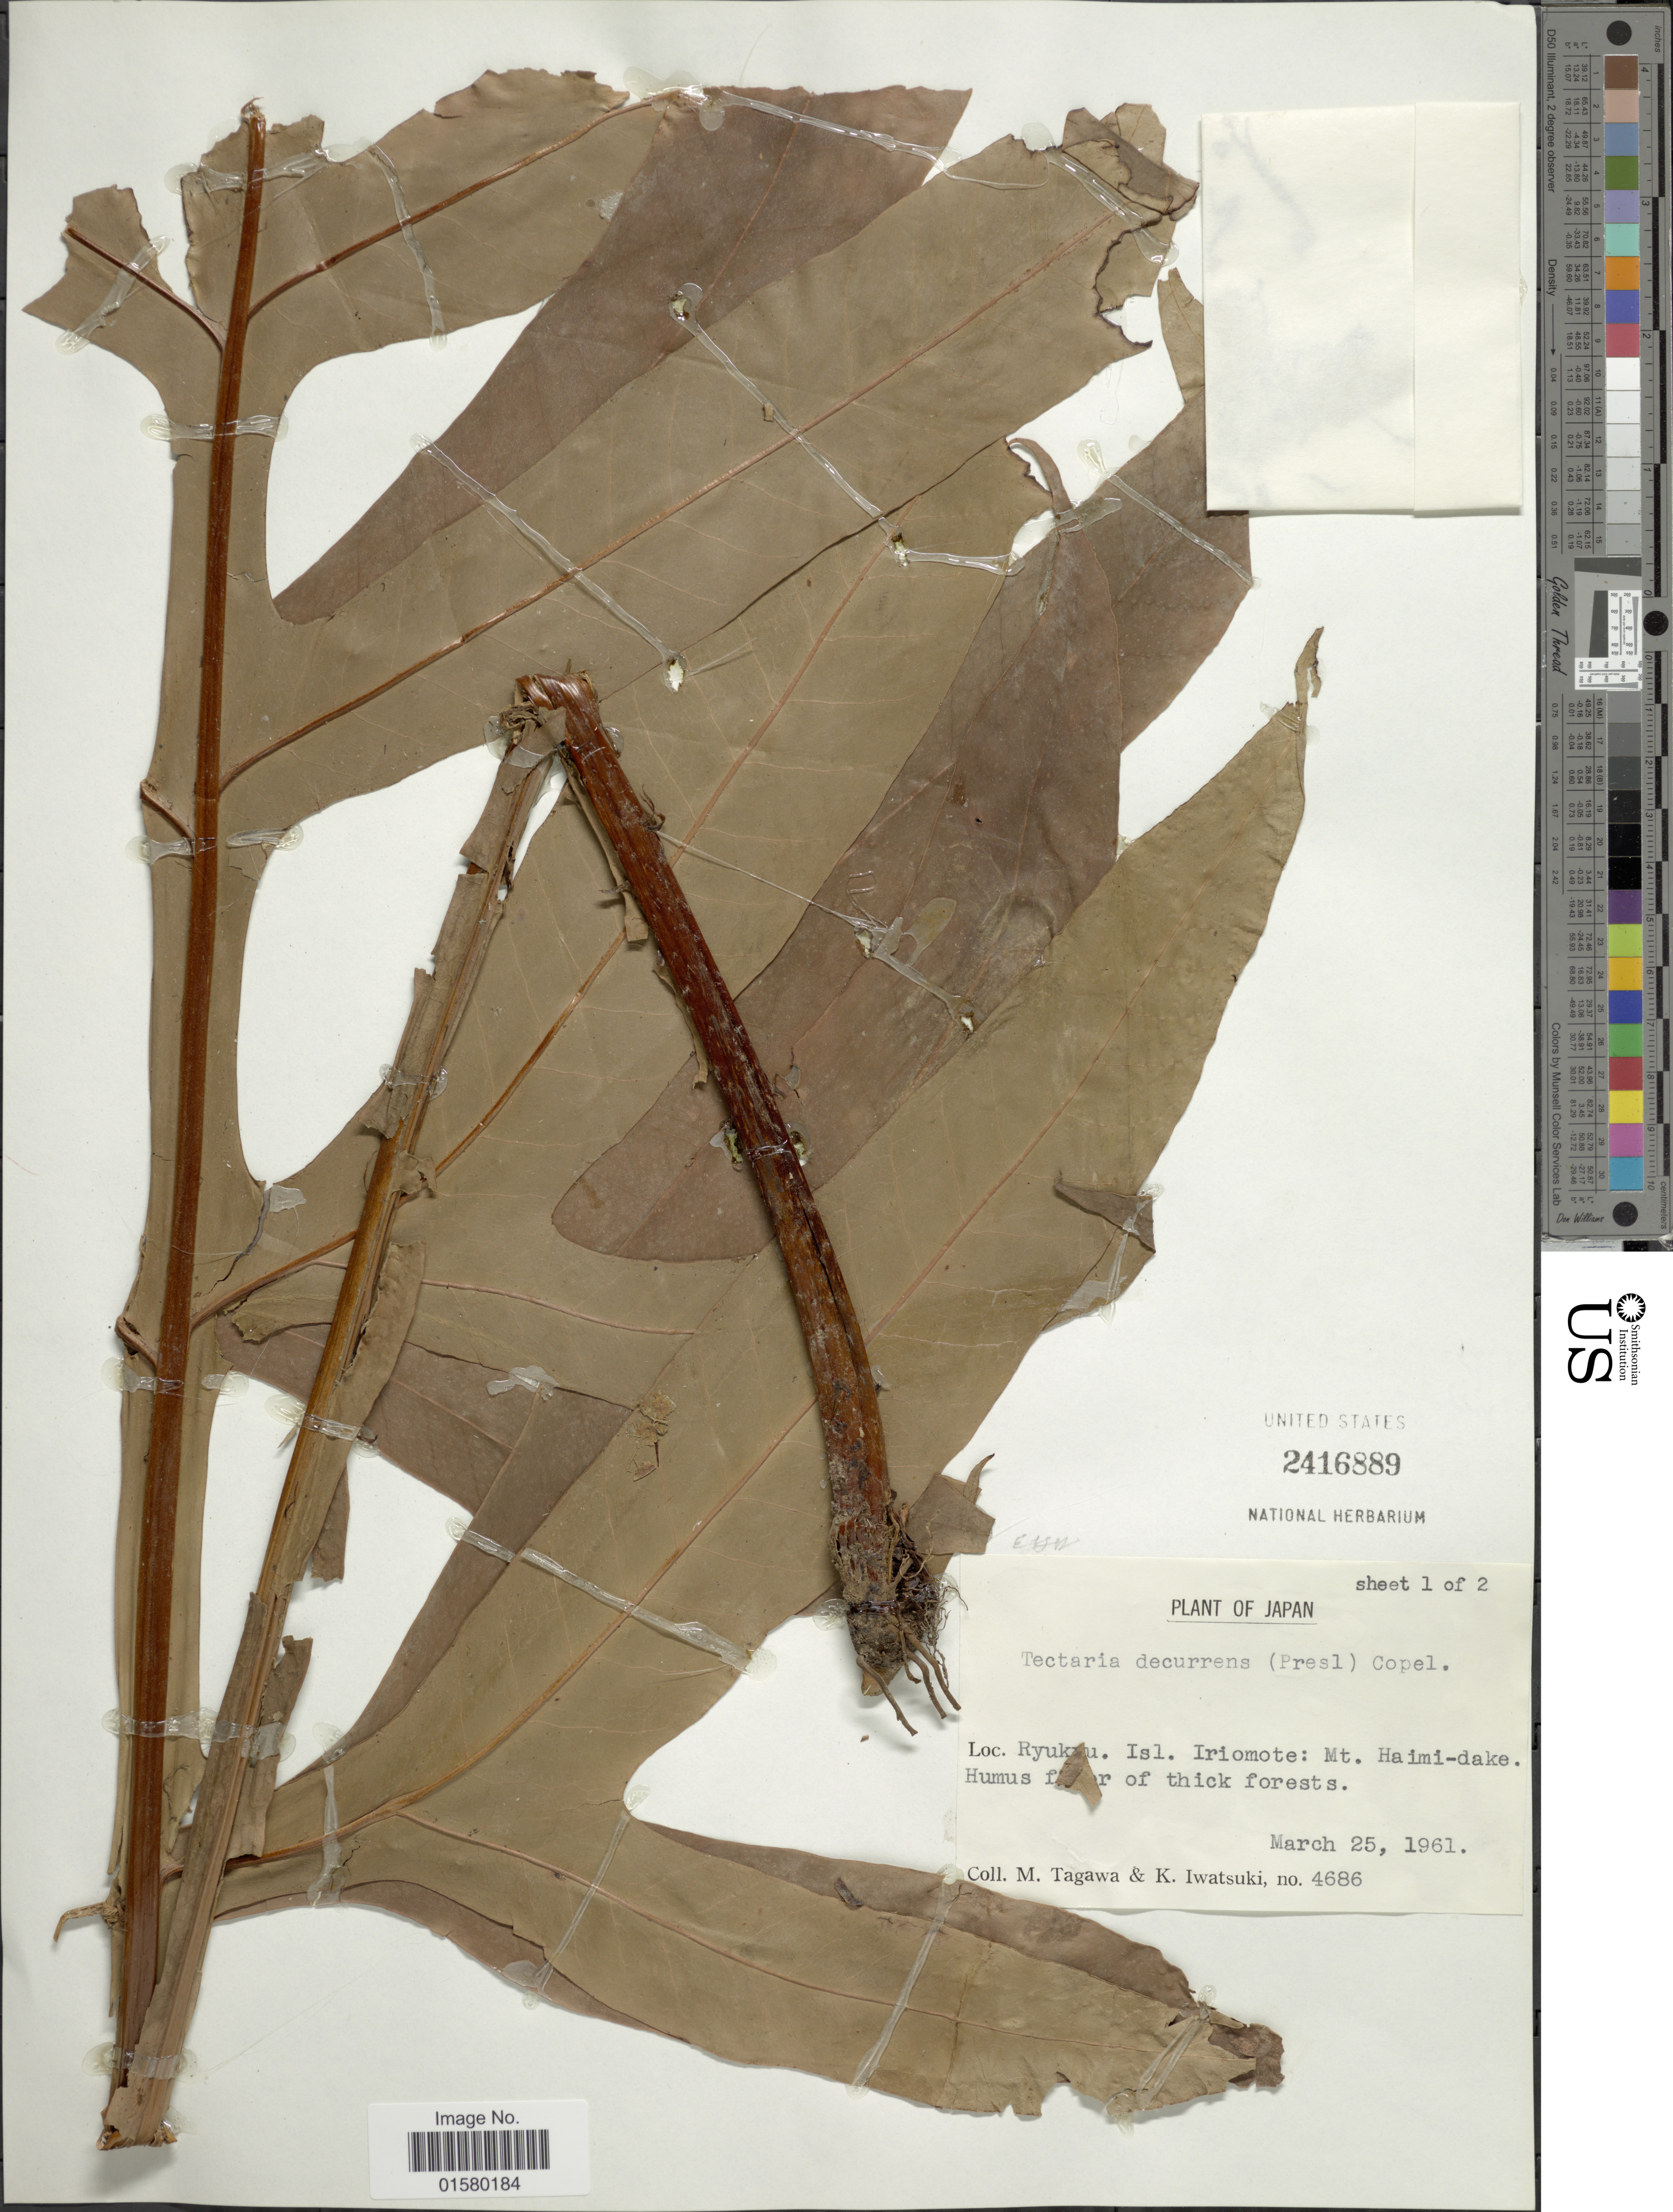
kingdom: Plantae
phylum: Tracheophyta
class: Polypodiopsida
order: Polypodiales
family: Tectariaceae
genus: Tectaria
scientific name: Tectaria decurrens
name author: (Presel.) Copel. in Elmer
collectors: M. Tagawa & K. Iwatsuki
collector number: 4686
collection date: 1961-03-25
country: Japan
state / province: Okinawa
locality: Ryuk [illegible text]u. Isl. Iriomote: Mt. Haimi-dake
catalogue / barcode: US 2416889